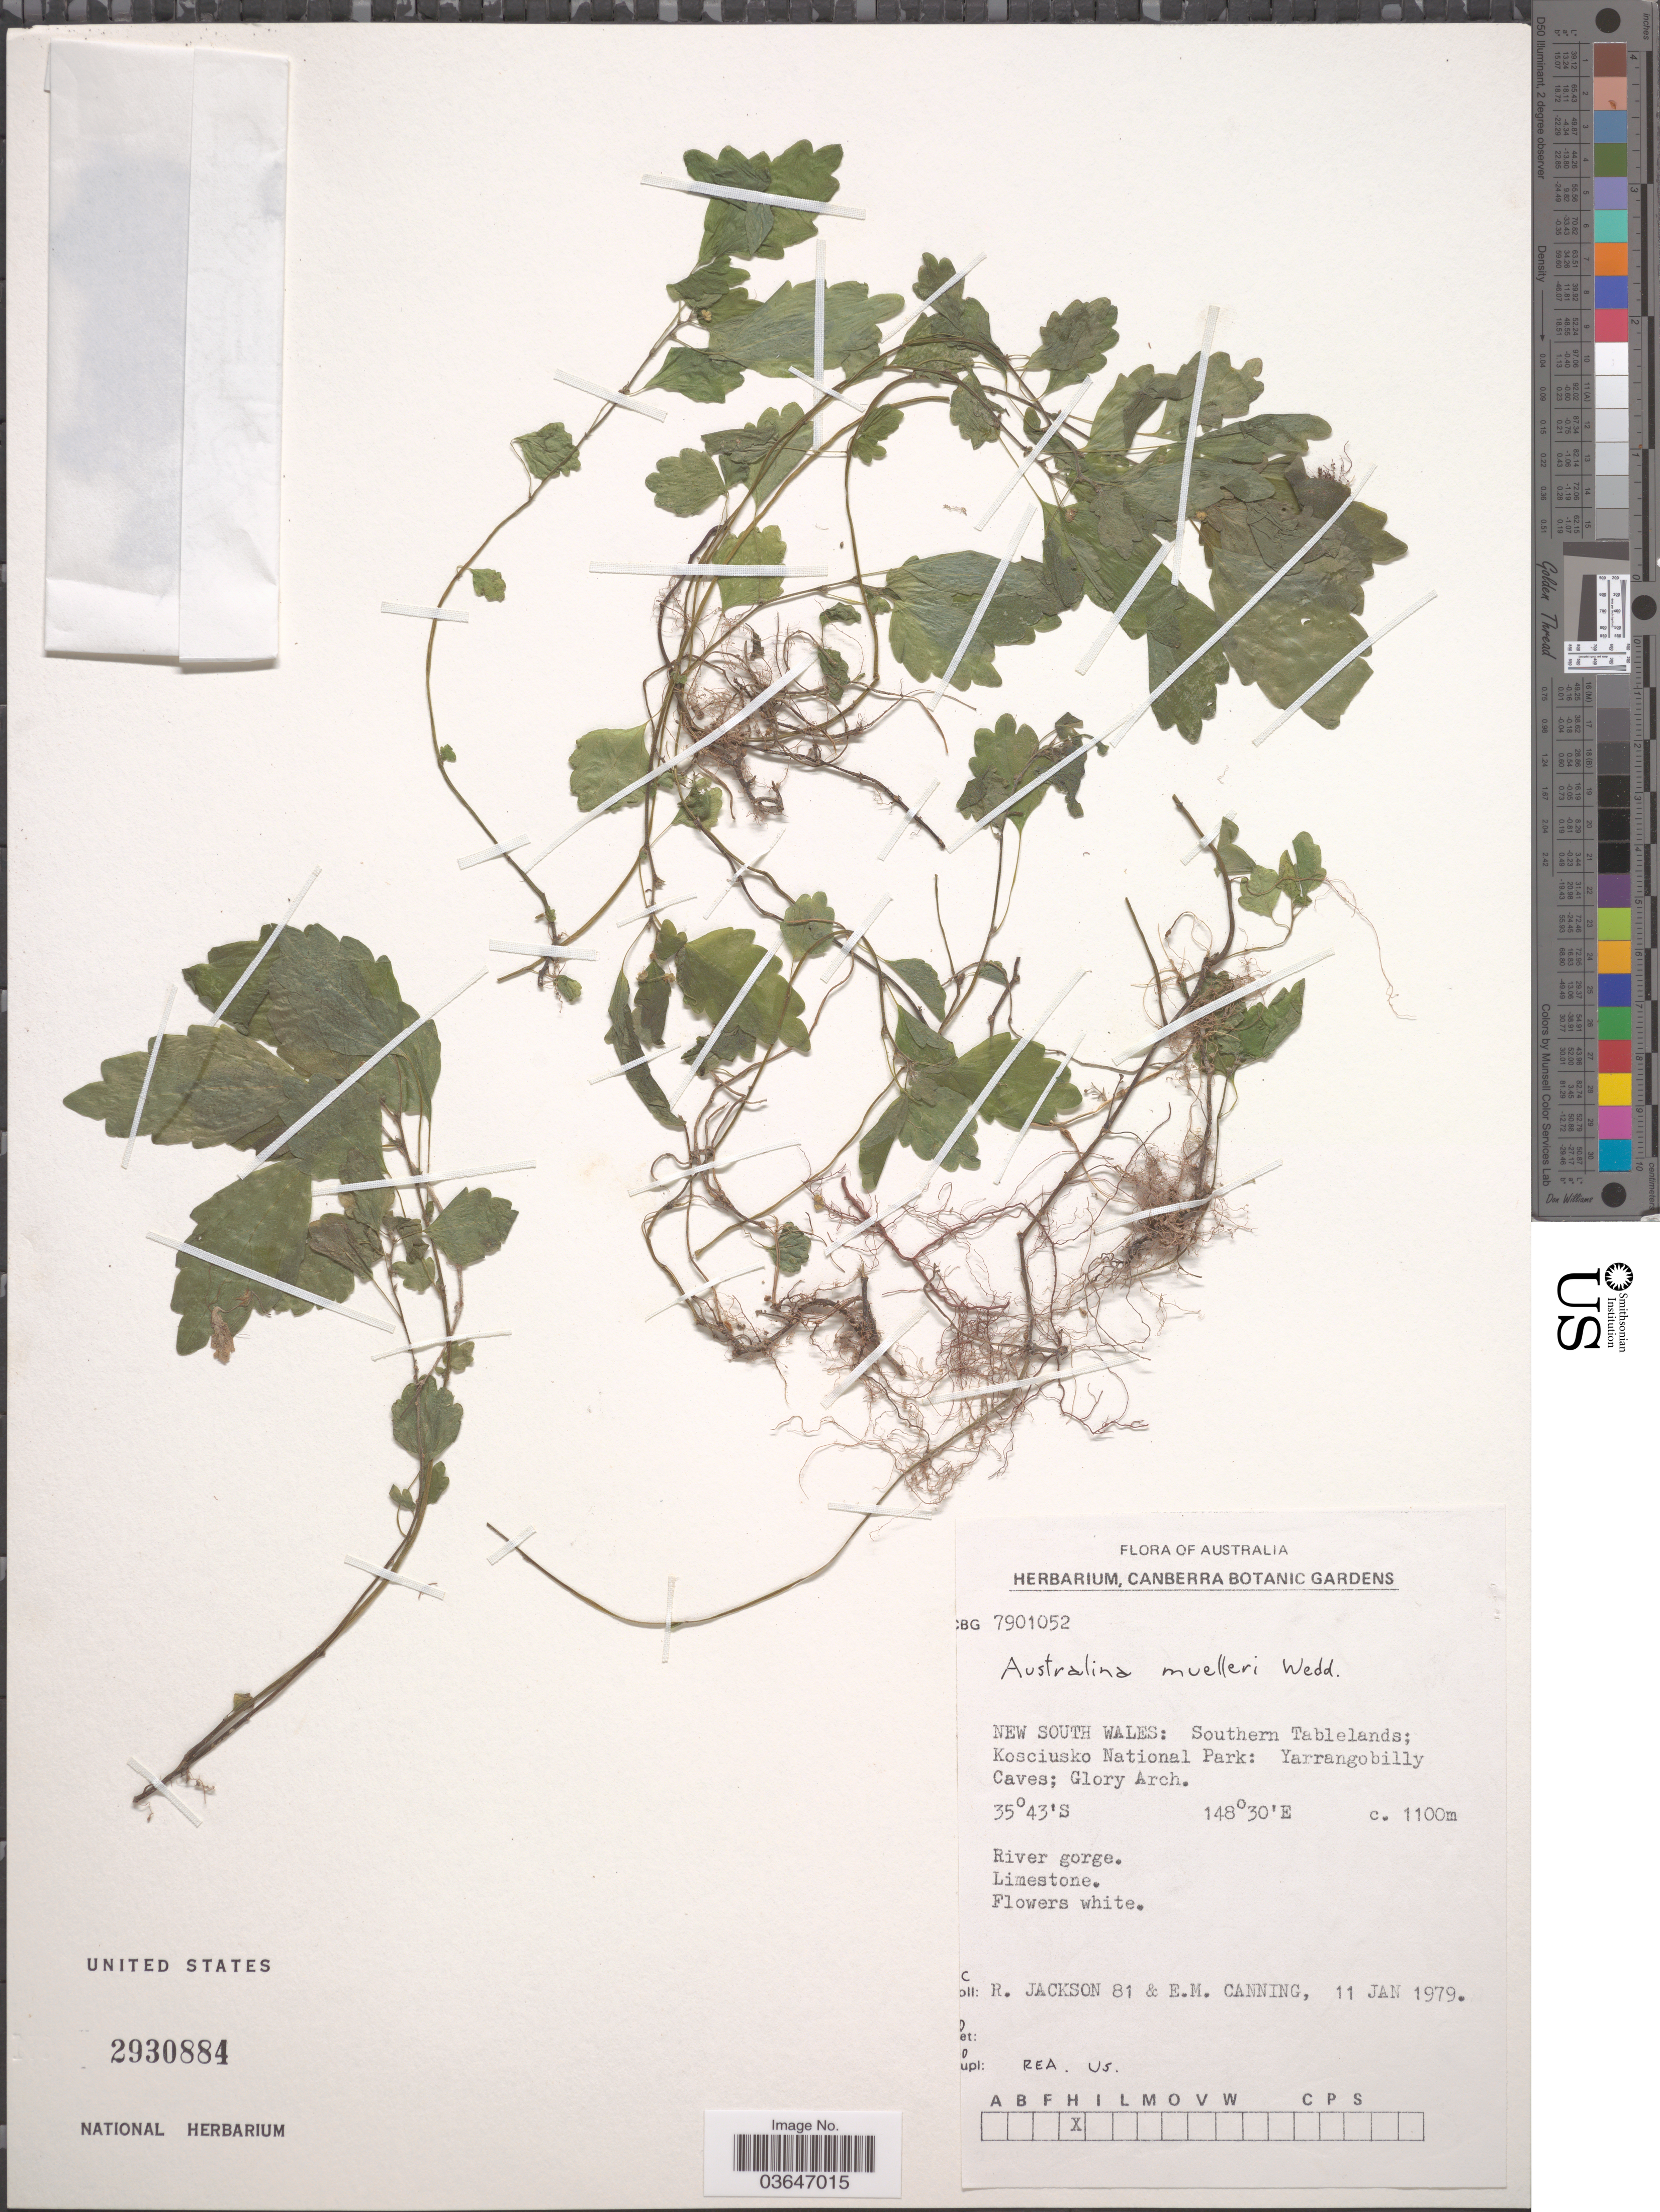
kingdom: Plantae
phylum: Tracheophyta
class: Magnoliopsida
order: Rosales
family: Urticaceae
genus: Australina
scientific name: Australina muelleri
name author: Wedd.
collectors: R. Jackson & E. Canning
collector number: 81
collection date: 1979-01-11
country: Australia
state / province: New South Wales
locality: Southern Tablelands; Kosciusko National Park: Yarrangobilly Caves; Glory Arch.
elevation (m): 1100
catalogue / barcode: US 2930884